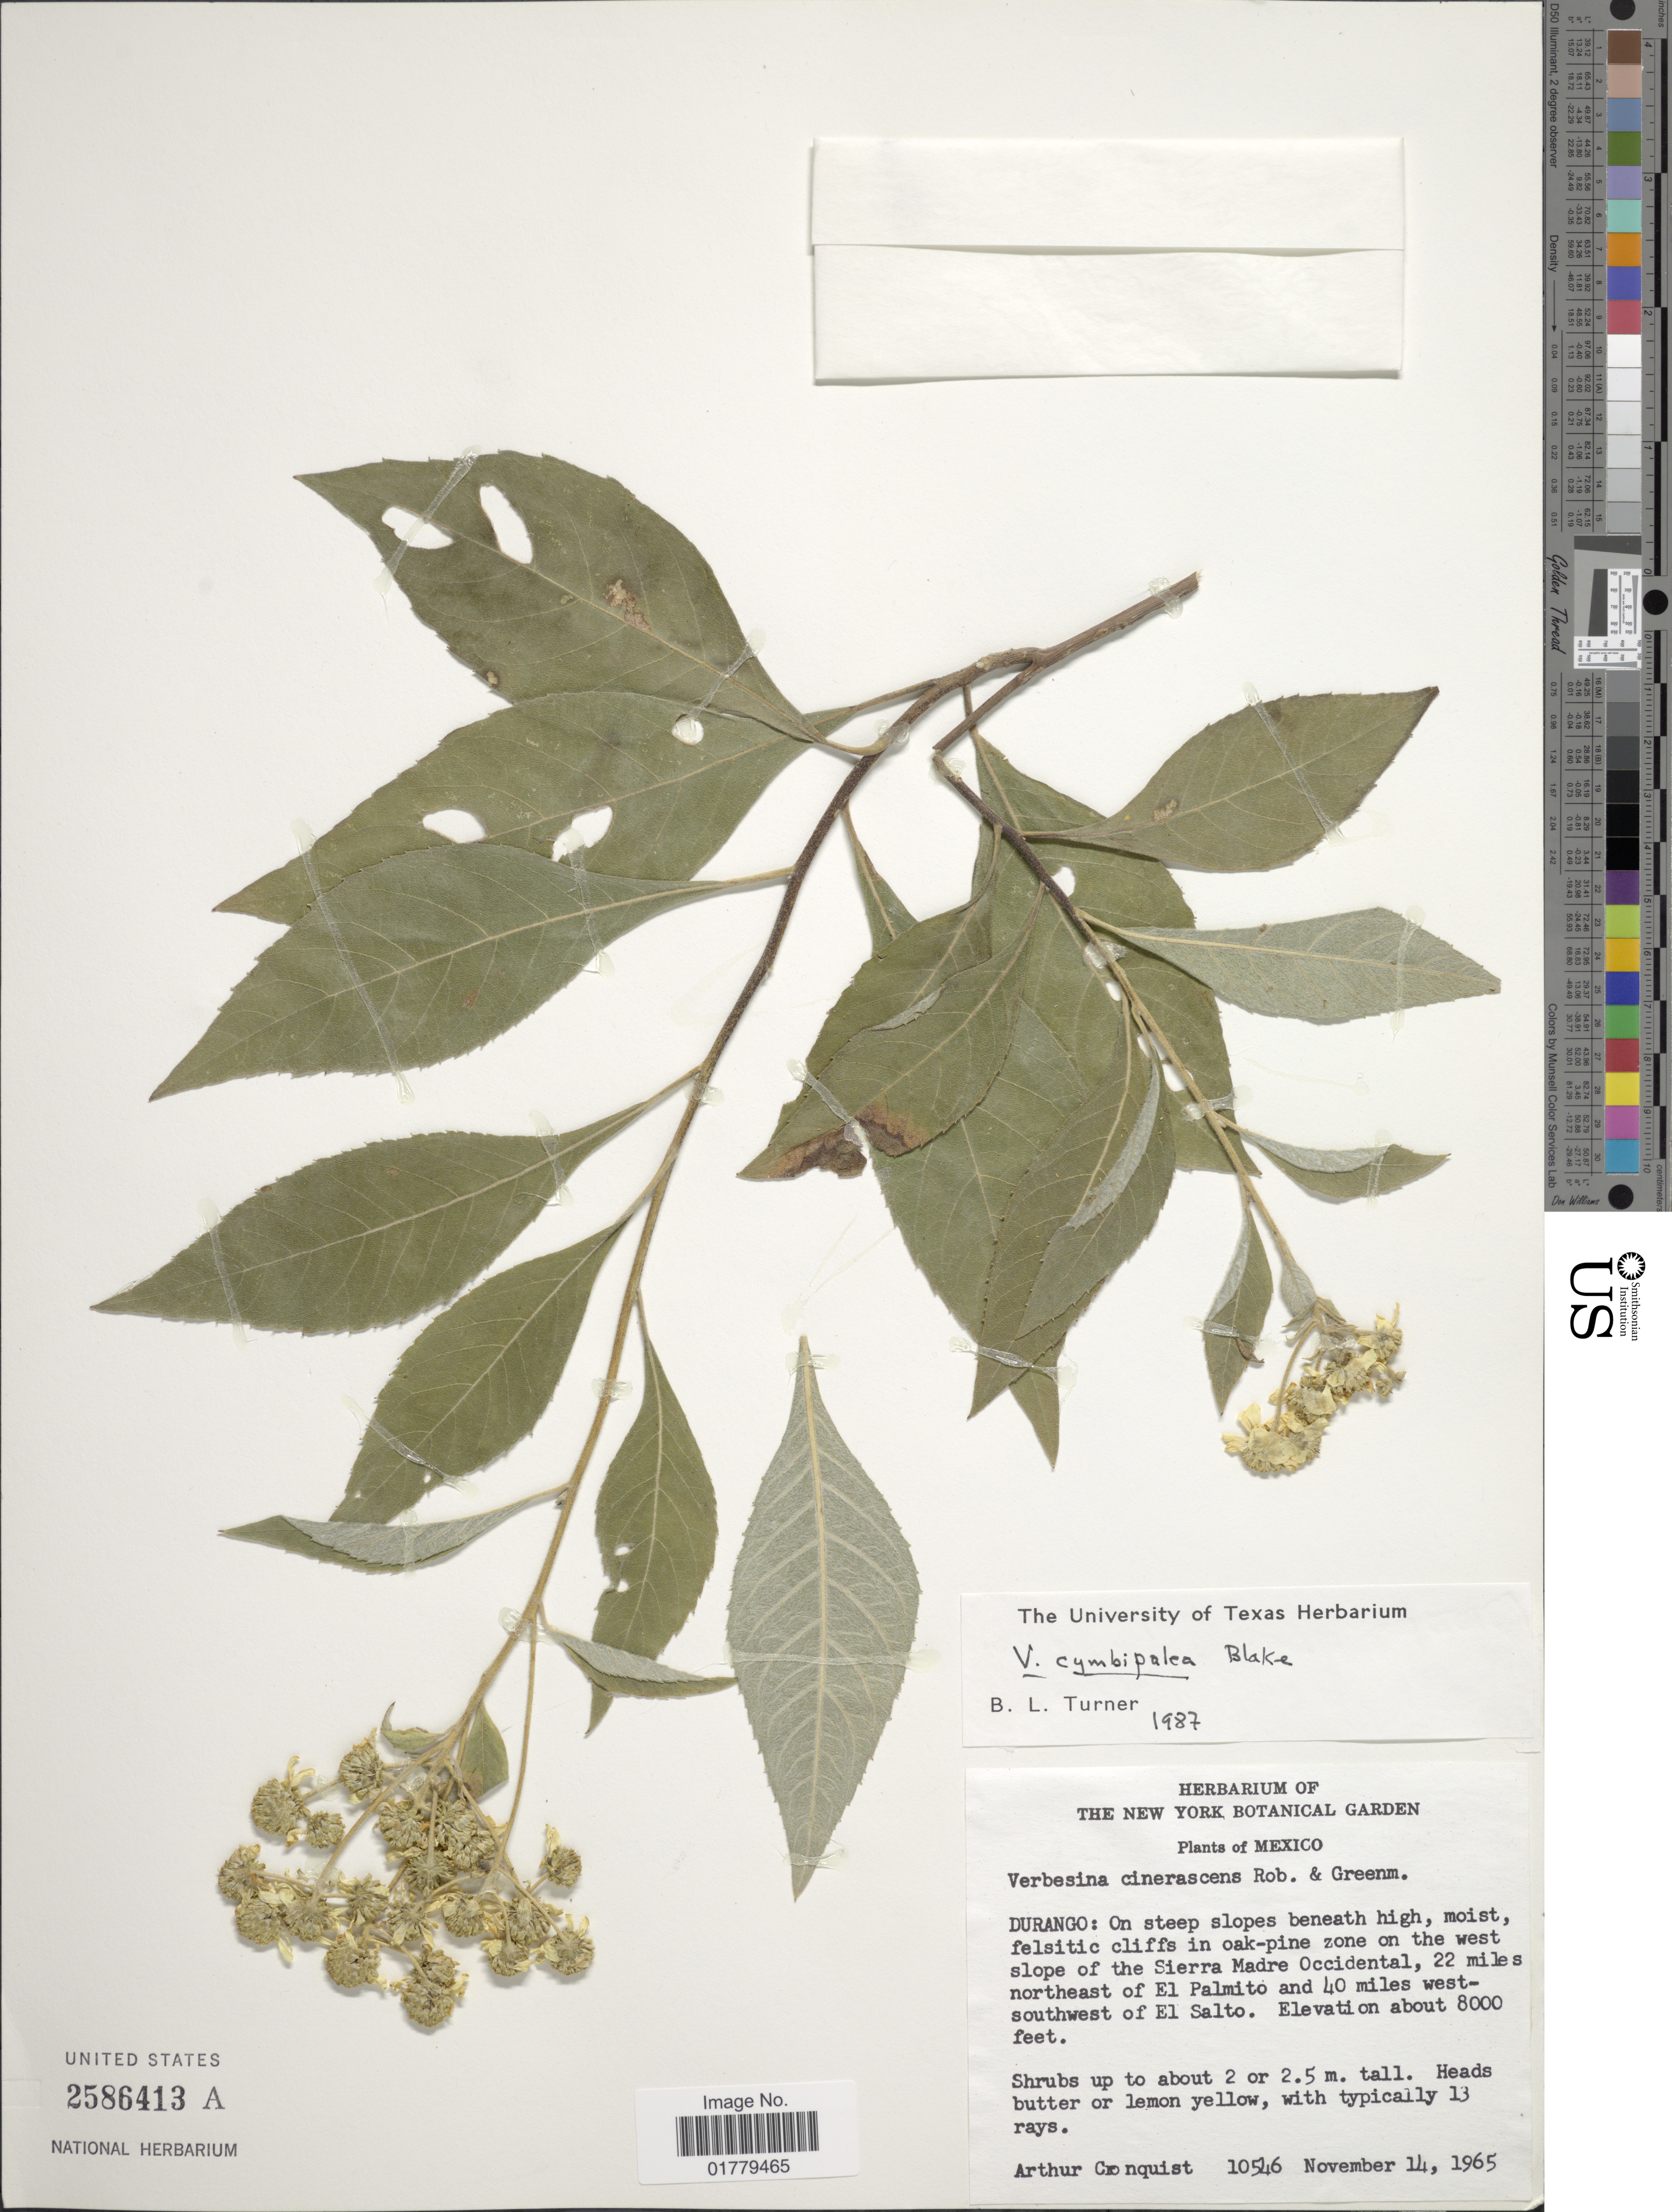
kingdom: Plantae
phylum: Tracheophyta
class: Magnoliopsida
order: Asterales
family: Asteraceae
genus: Verbesina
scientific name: Verbesina cymbipalea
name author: S.F. Blake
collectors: A. J. Cronquist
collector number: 10546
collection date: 1965-11-14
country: Mexico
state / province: Durango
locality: Durango: On steep slopes beneath high, moist felsitic cliffs in oak-pine zone on the west slope of the Sierra Madre Occidental, 22 miles northeast of El Palmito and 40 miles west-southwest of El Salto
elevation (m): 2438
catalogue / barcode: US 2586413A